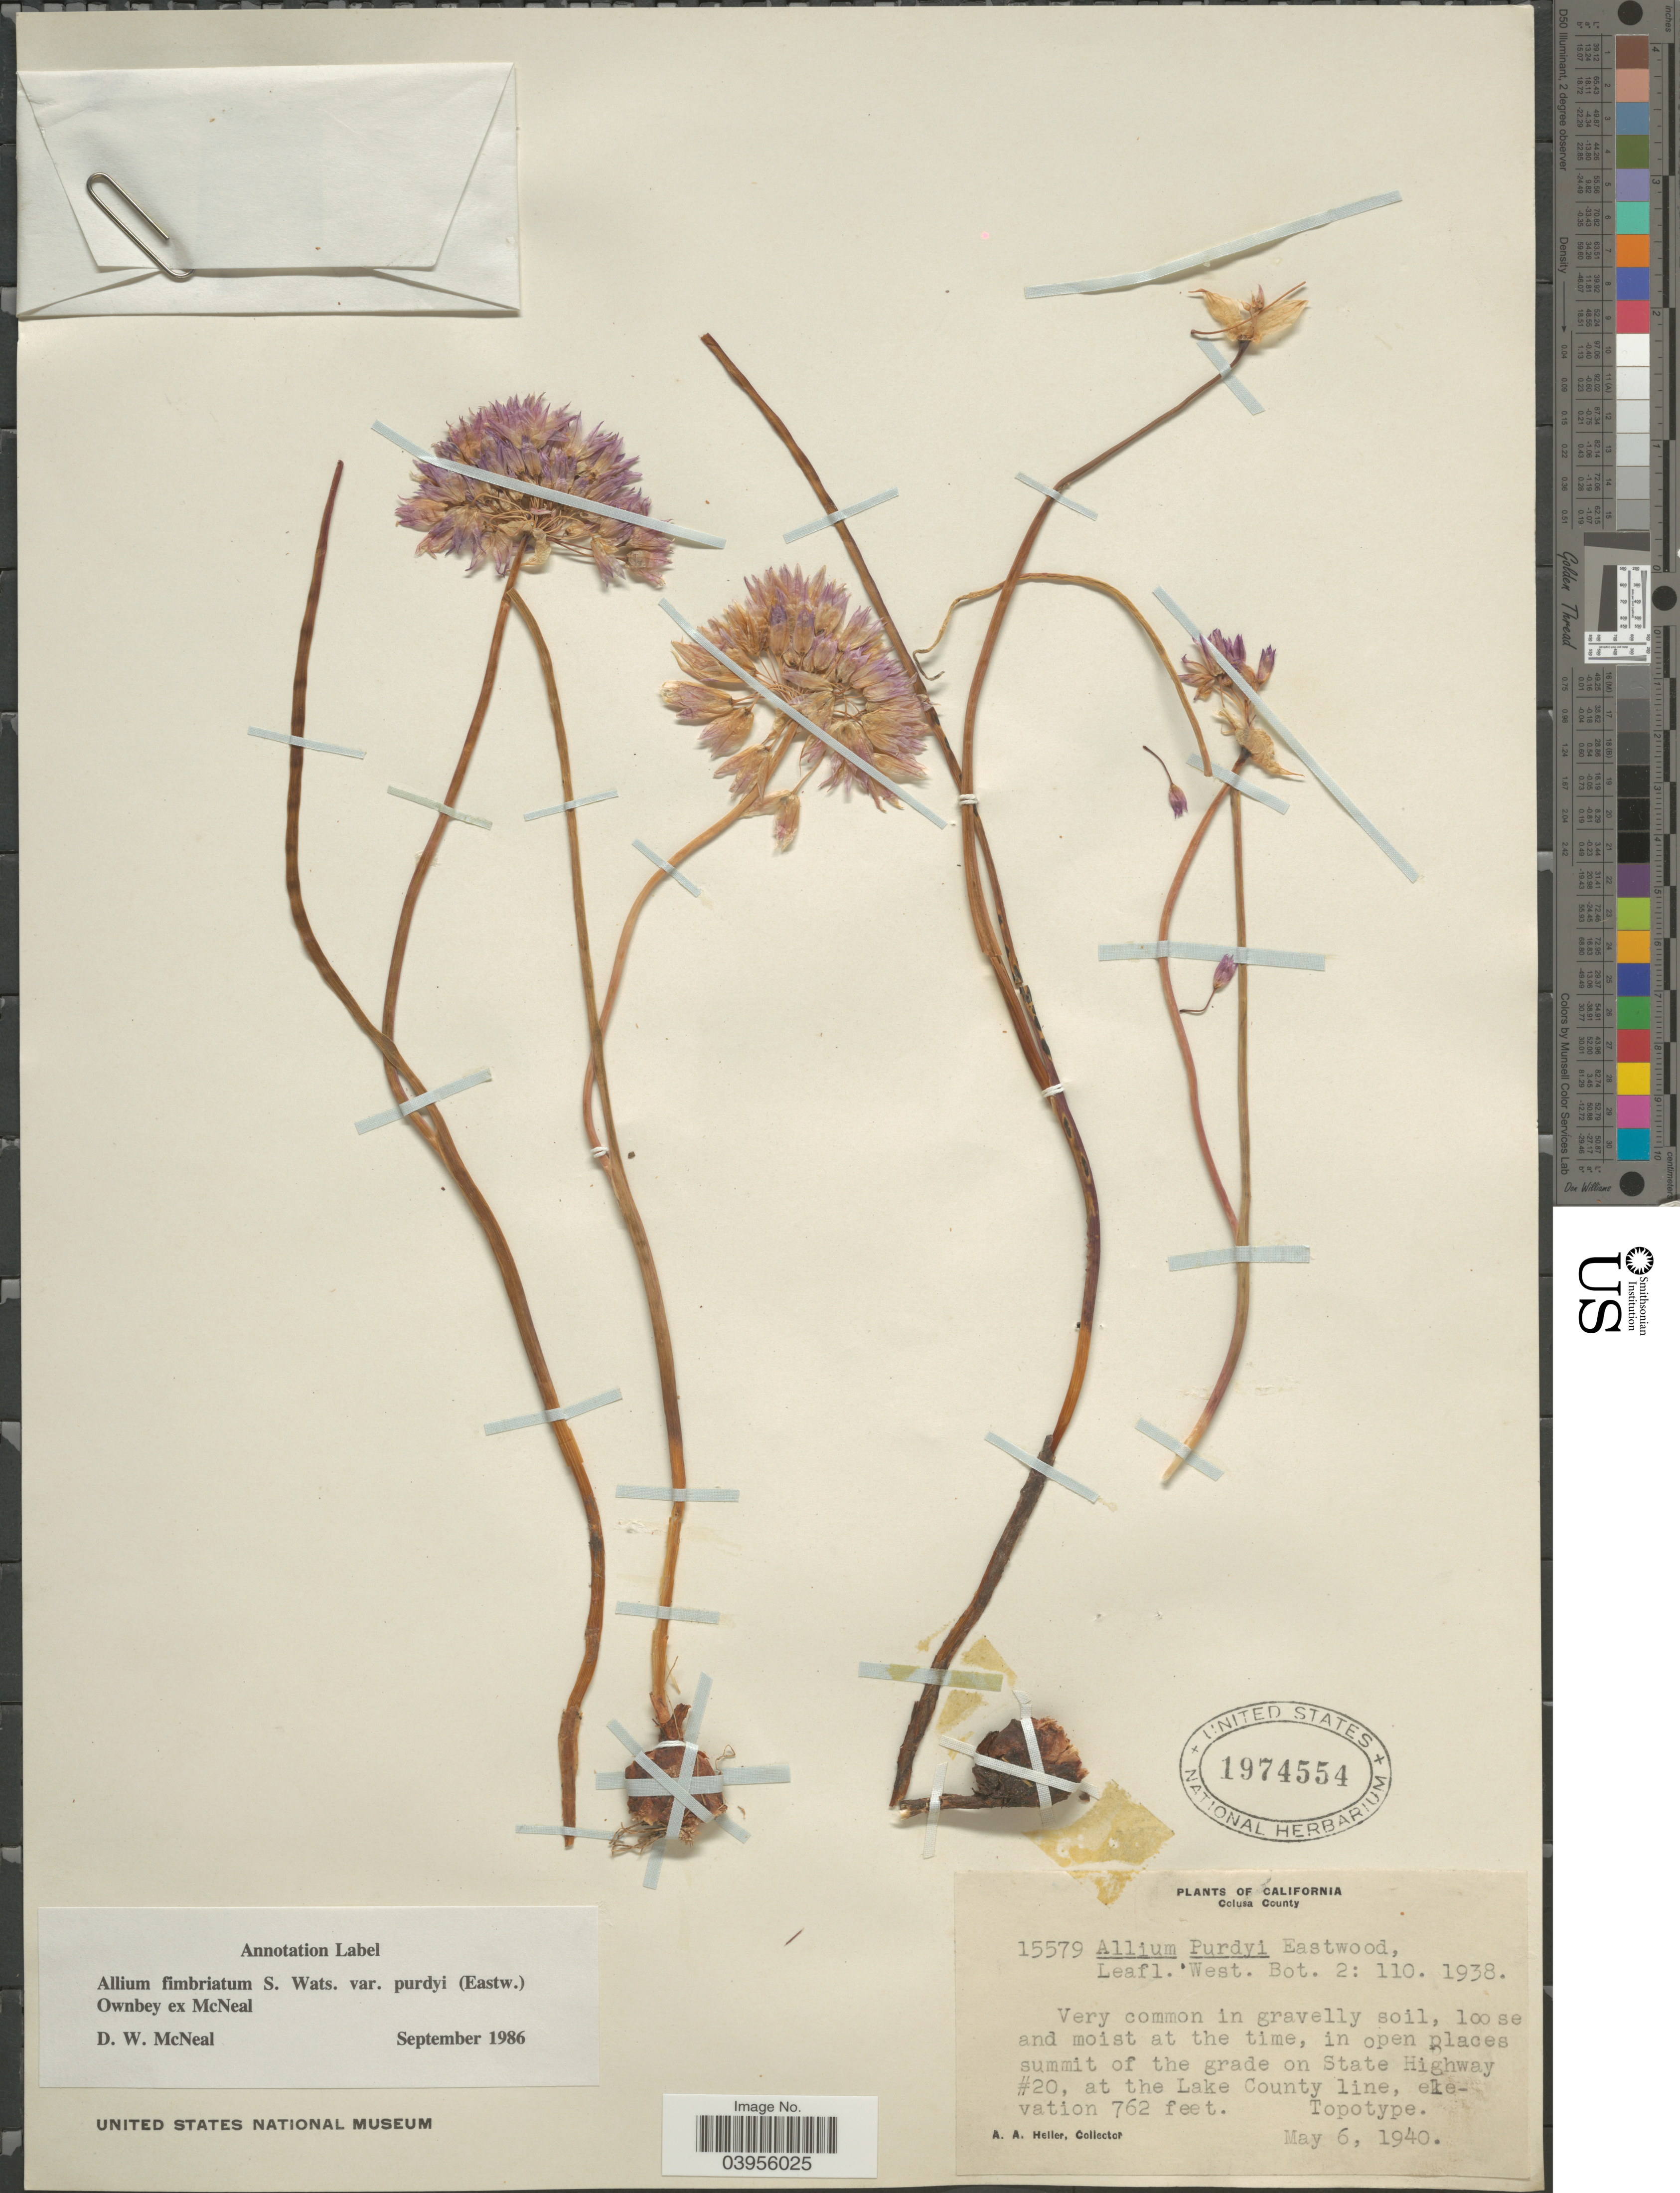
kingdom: Plantae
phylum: Tracheophyta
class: Liliopsida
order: Asparagales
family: Amaryllidaceae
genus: Allium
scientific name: Allium fimbriatum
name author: S. Watson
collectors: A. A. Heller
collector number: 15579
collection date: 1940-05-06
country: United States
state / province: California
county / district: Colusa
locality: Colusa County. In open places summit of the grade on State Highway #20, at the Lake County line.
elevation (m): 232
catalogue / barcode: US 1974554